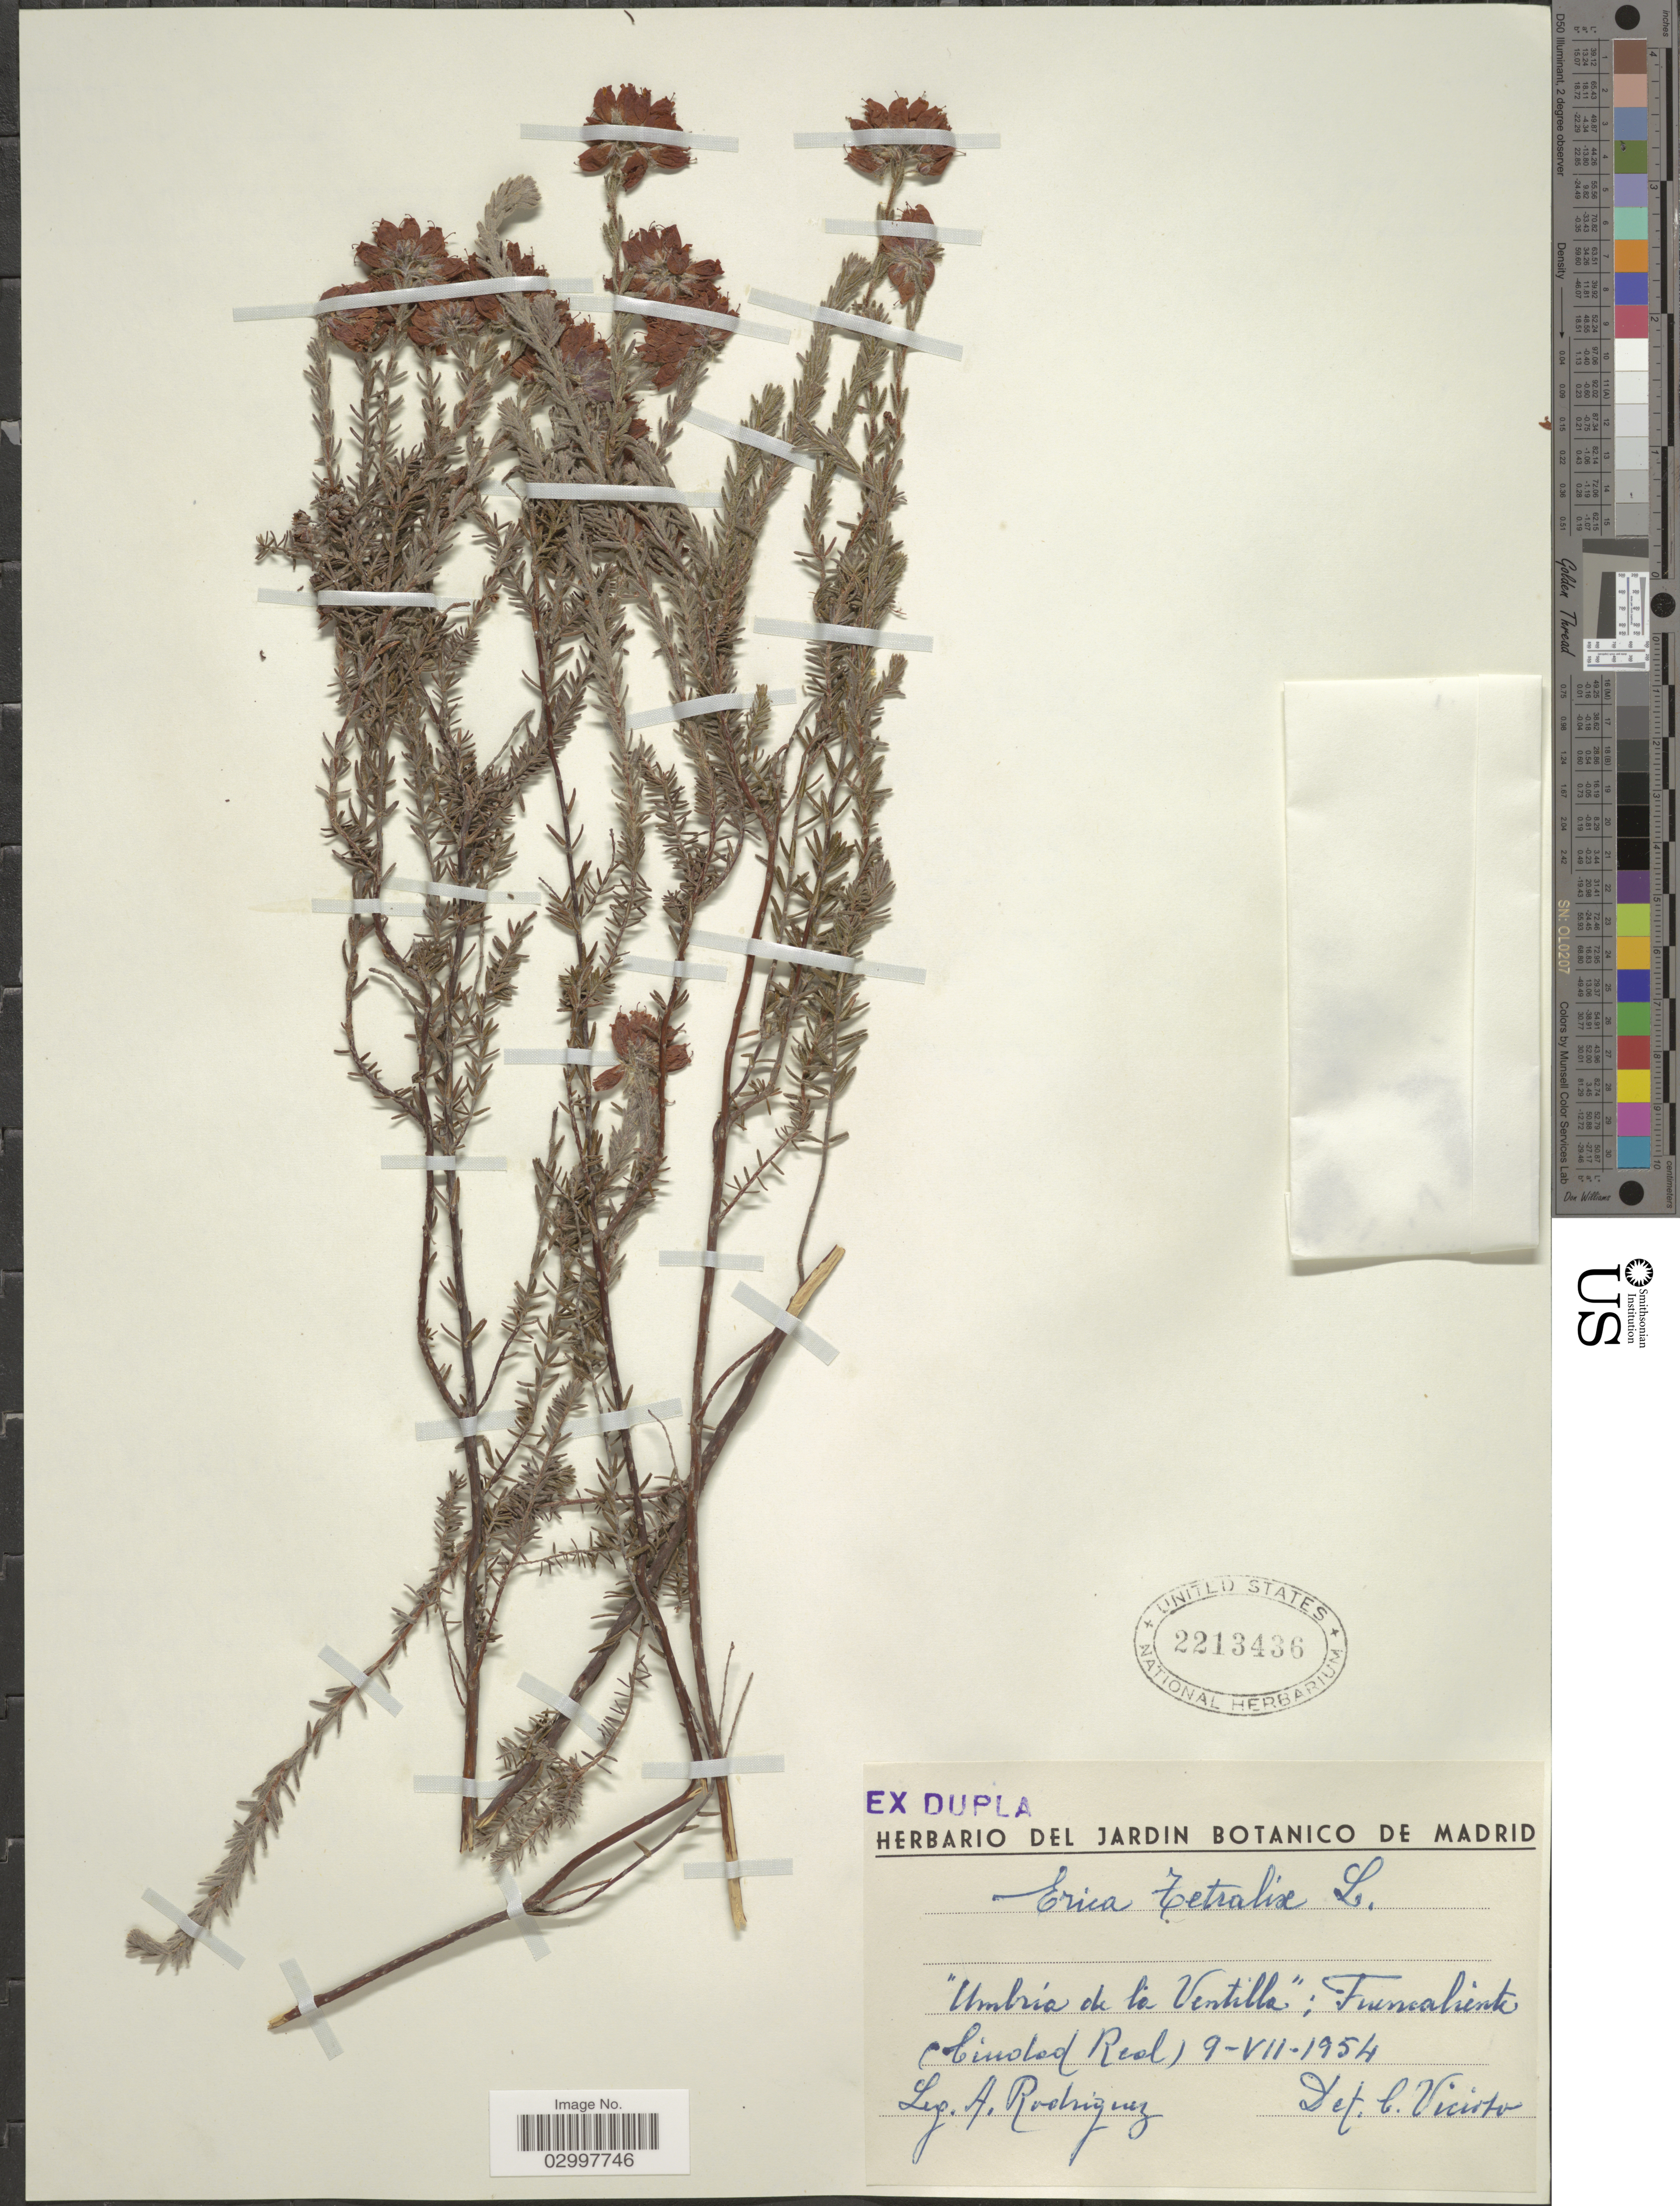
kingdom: Plantae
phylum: Tracheophyta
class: Magnoliopsida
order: Ericales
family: Ericaceae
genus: Erica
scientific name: Erica tetralix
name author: L.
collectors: A. Rodriguez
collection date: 1954-07-09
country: Spain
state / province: Madrid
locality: Umbría de la Ventilla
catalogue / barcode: US 2213436